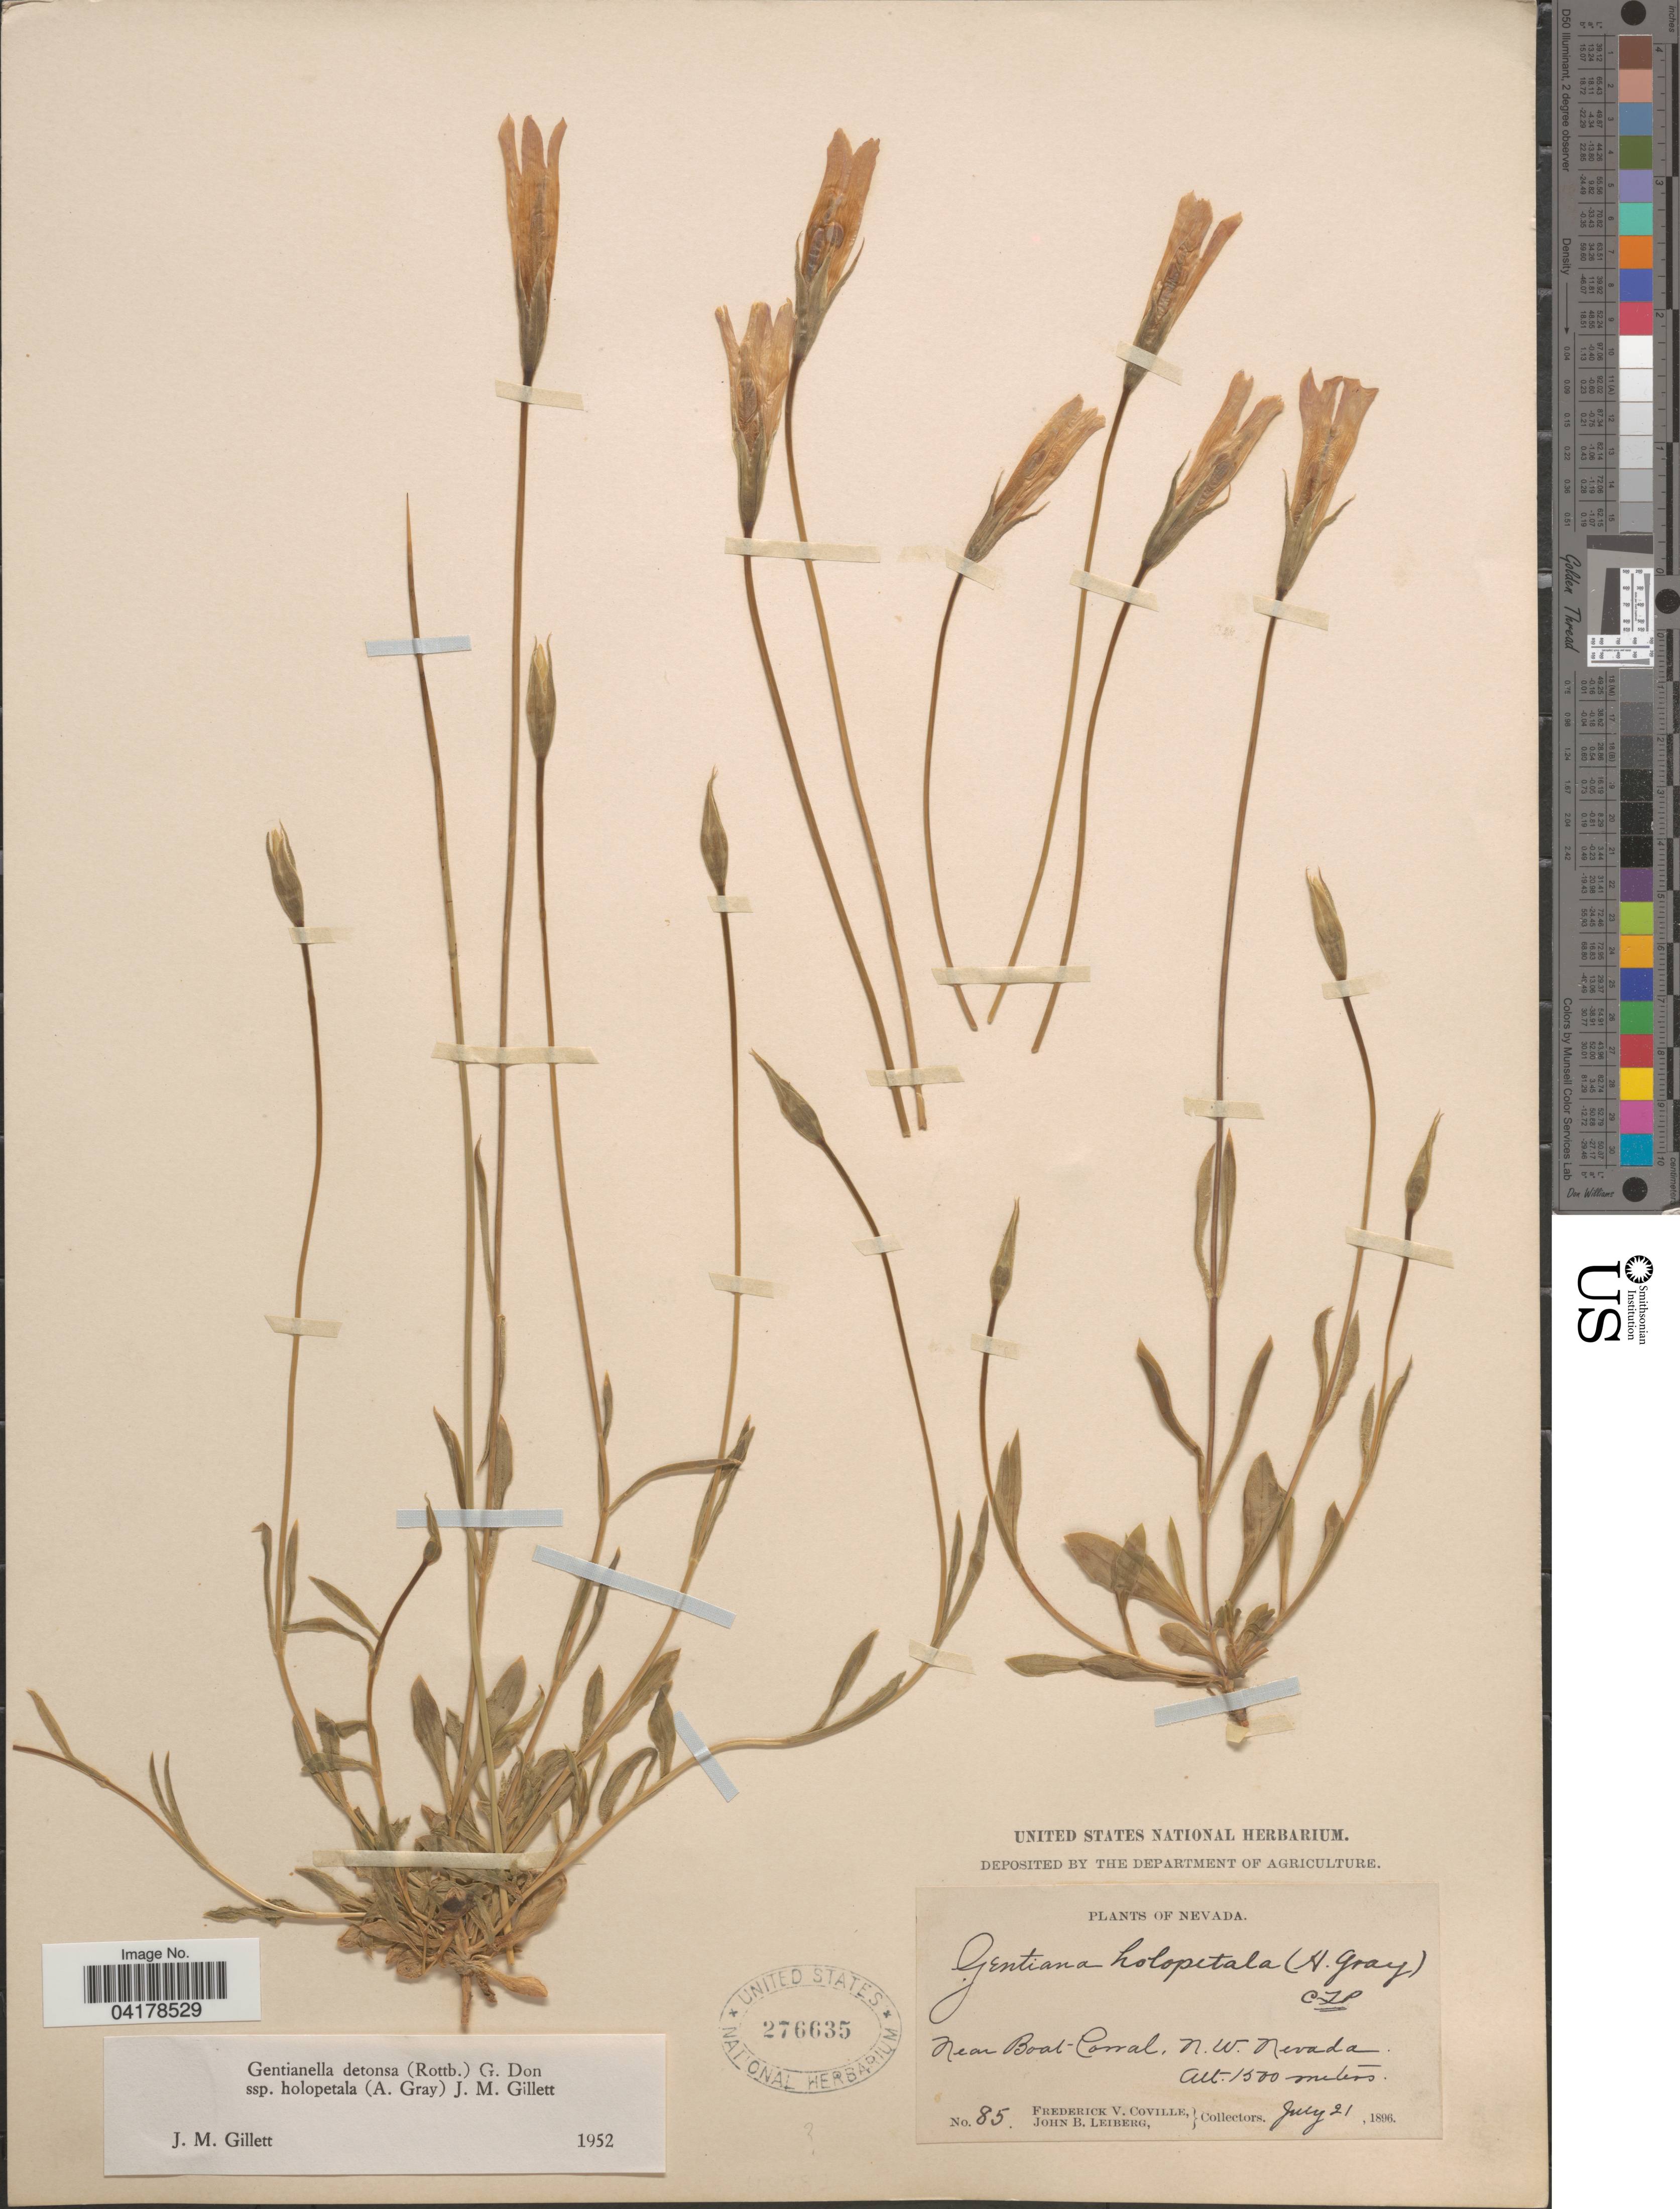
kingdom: Plantae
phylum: Tracheophyta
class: Magnoliopsida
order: Gentianales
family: Gentianaceae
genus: Gentianella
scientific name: Gentianella detonsa subsp. holopetala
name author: (A. Gray) J.M. Gillett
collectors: F. V. Coville & J. B. Leiberg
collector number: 85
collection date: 1896-07-21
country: United States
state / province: Nevada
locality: Near Boat Corral, N.W. Nevada.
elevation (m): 1500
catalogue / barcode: US 276635